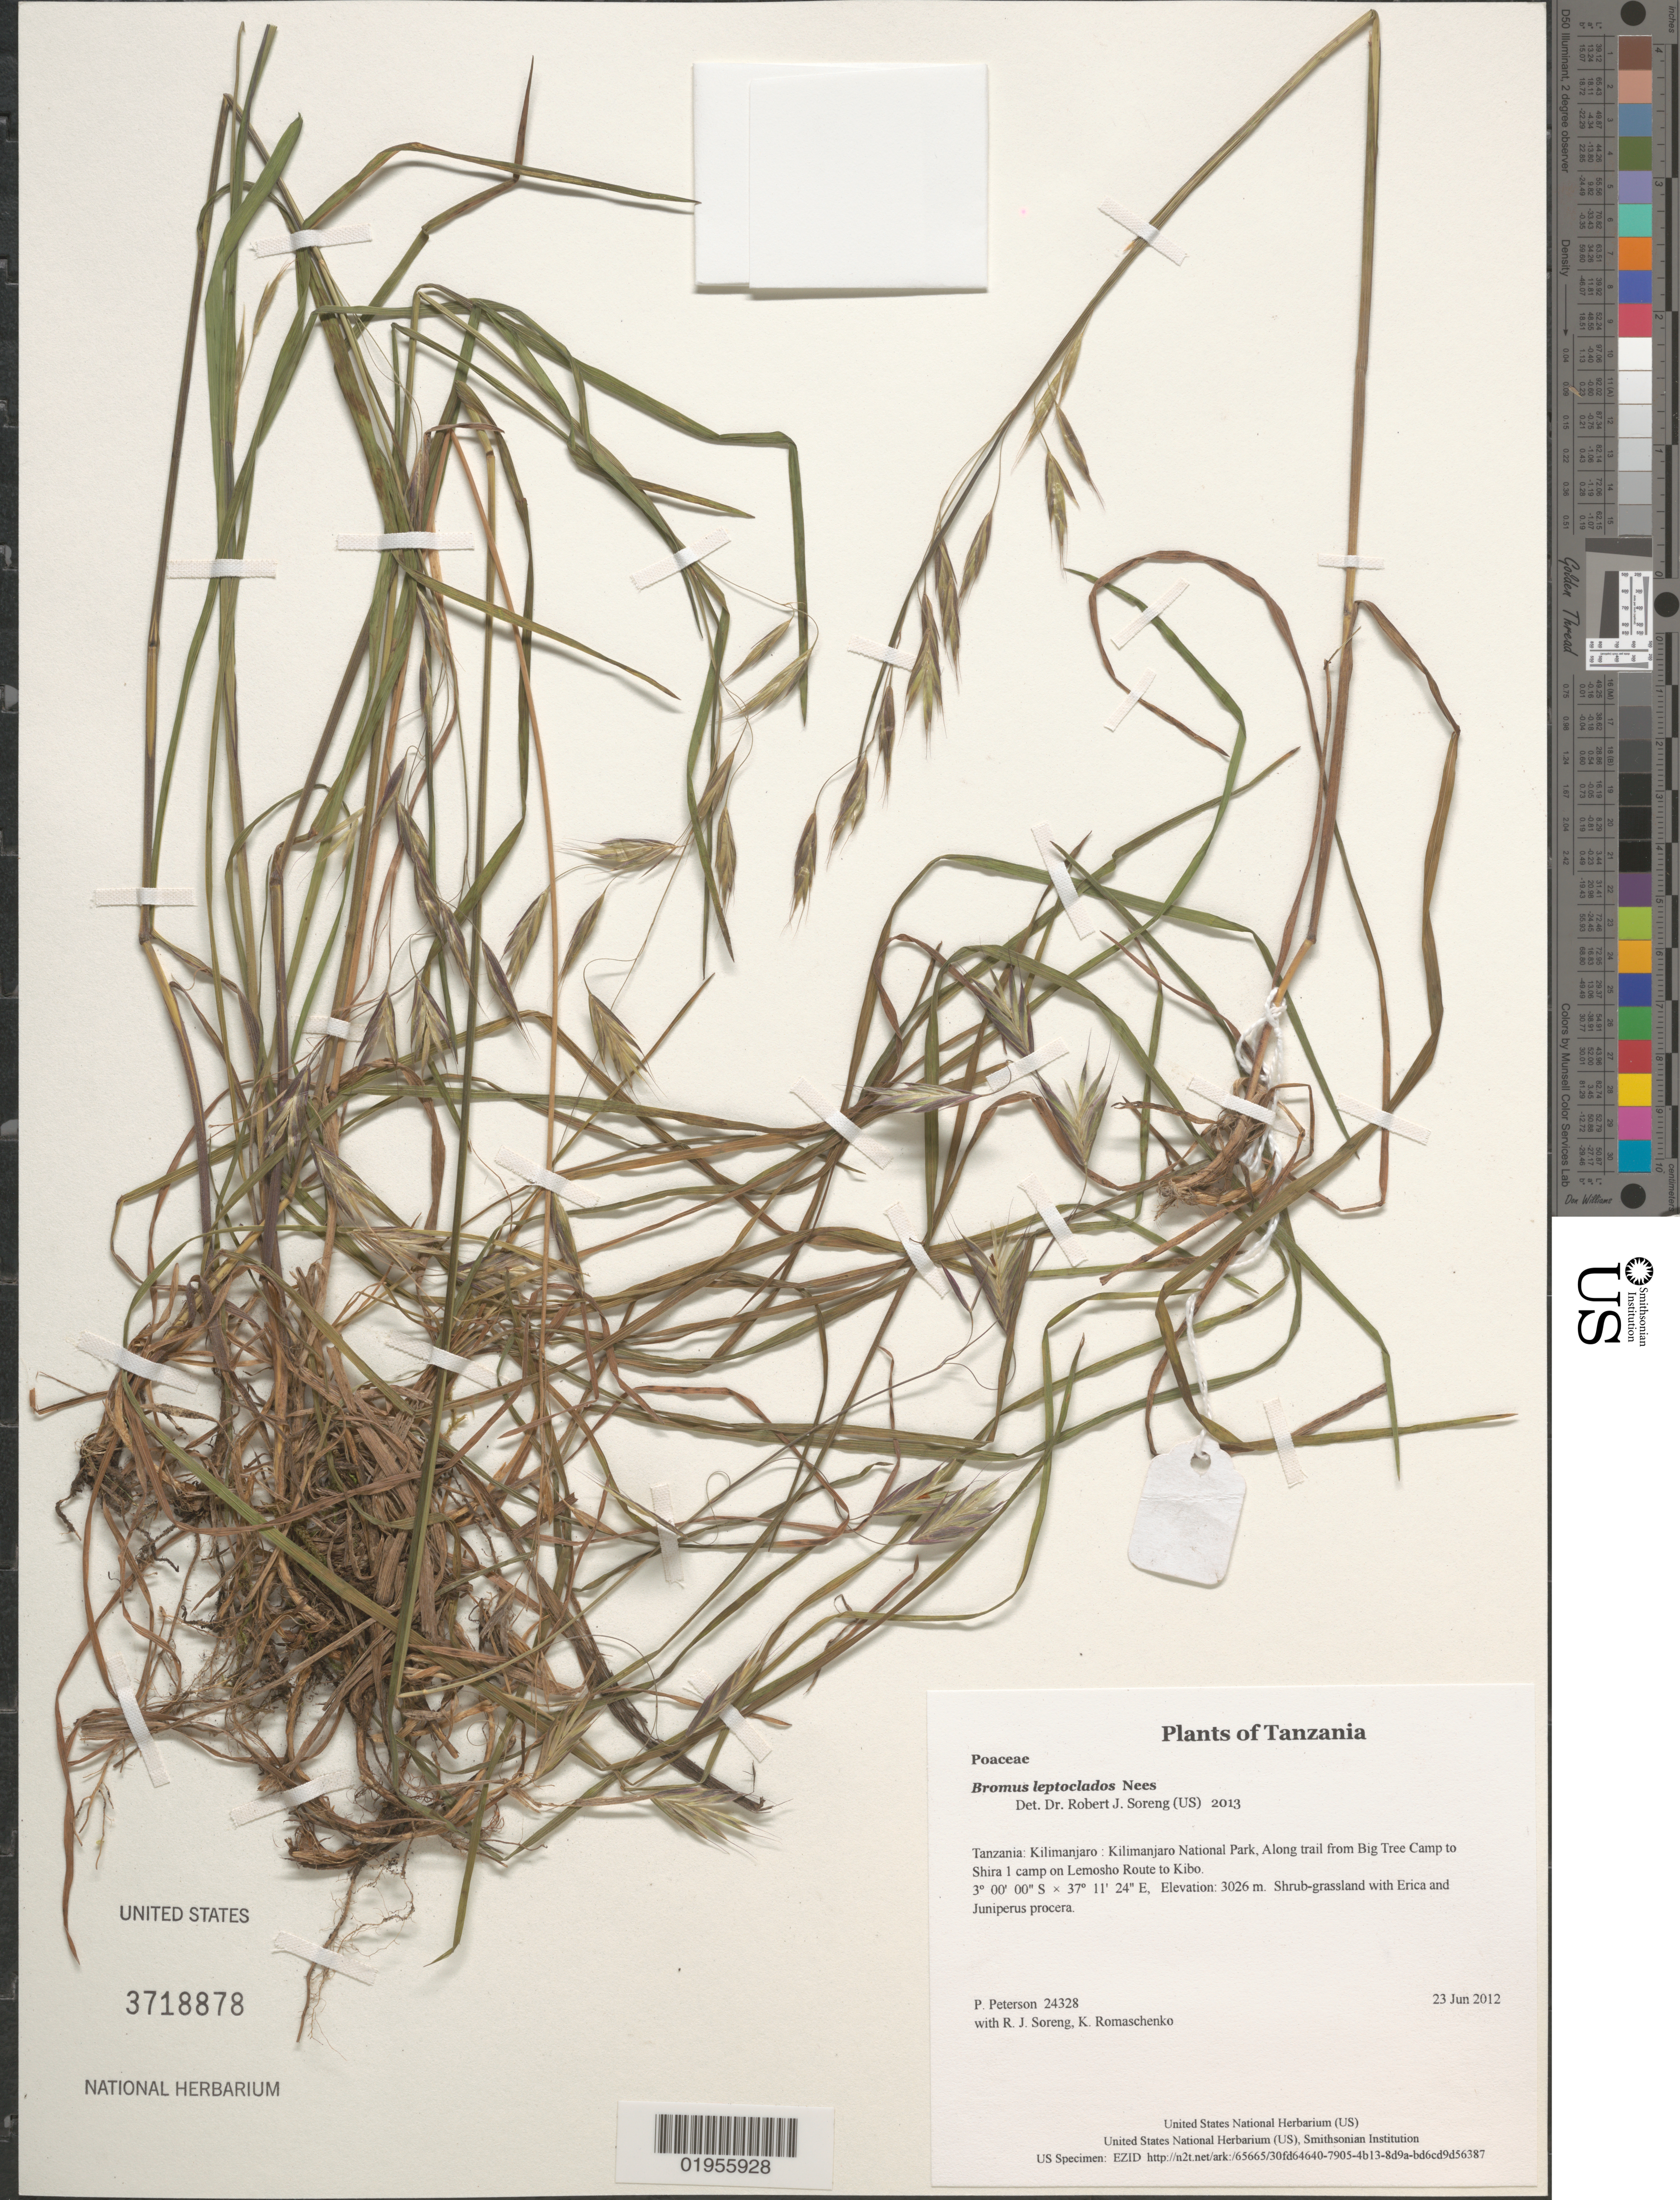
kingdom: Plantae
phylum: Tracheophyta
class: Liliopsida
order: Poales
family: Poaceae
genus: Bromus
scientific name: Bromus leptoclados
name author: Nees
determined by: Soreng, Robert J., Research Associate (BOT), Smithsonian Institution - National Museum of Natural History (UNITED STATES)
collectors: P. M. Peterson, R. J. Soreng & K. Romaschenko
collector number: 24328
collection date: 2012-06-23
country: Tanzania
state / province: Kilimanjaro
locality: Kilimanjaro National Park, Along trail from Big Tree Camp to Shira 1 camp on Lemosho Route to Kibo.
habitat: Shrub-grassland with Erica and Juniperus procera.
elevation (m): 3026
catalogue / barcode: US 3718878